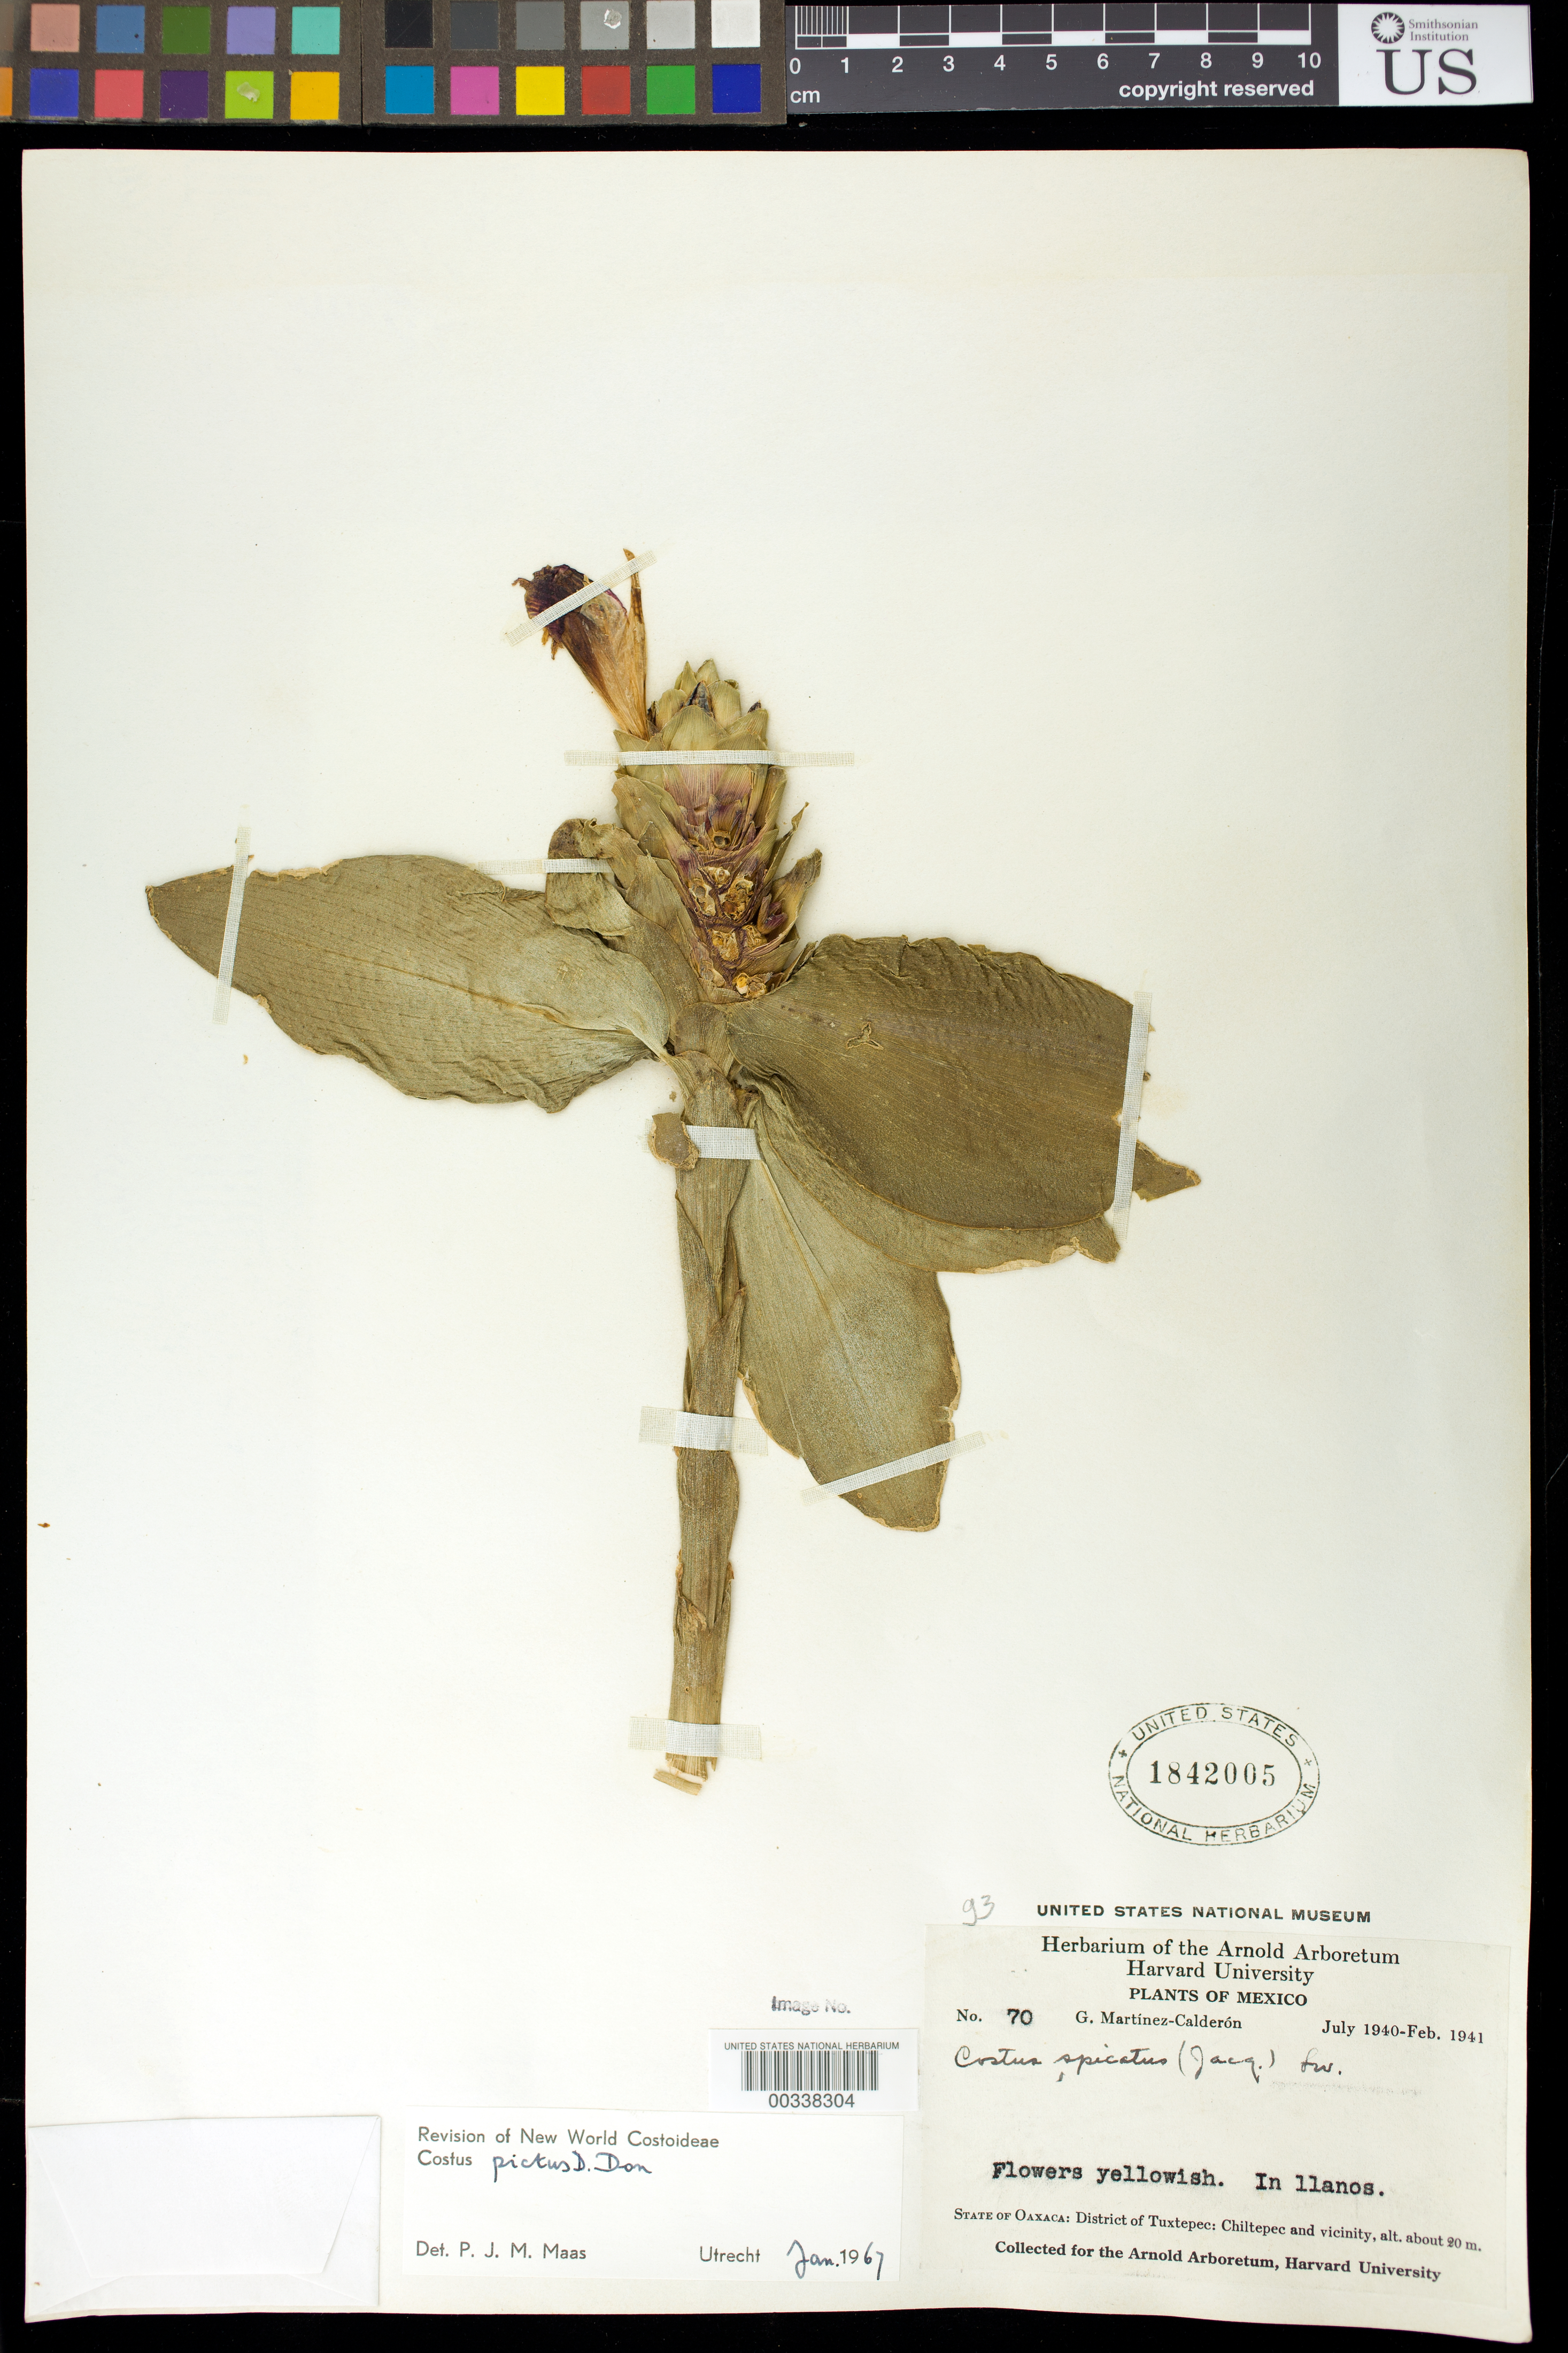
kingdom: Plantae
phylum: Tracheophyta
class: Liliopsida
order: Zingiberales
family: Costaceae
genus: Costus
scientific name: Costus pictus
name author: D. Don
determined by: Maas, Paul J. M.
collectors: G. Martínez Calderón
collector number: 70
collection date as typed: Jul 1940 to -- Feb 1941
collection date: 1940-07/1941-02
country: Mexico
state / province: Oaxaca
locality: Dist of Tuxtepec: Chiltepec and vicinity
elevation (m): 20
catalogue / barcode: US 1842005